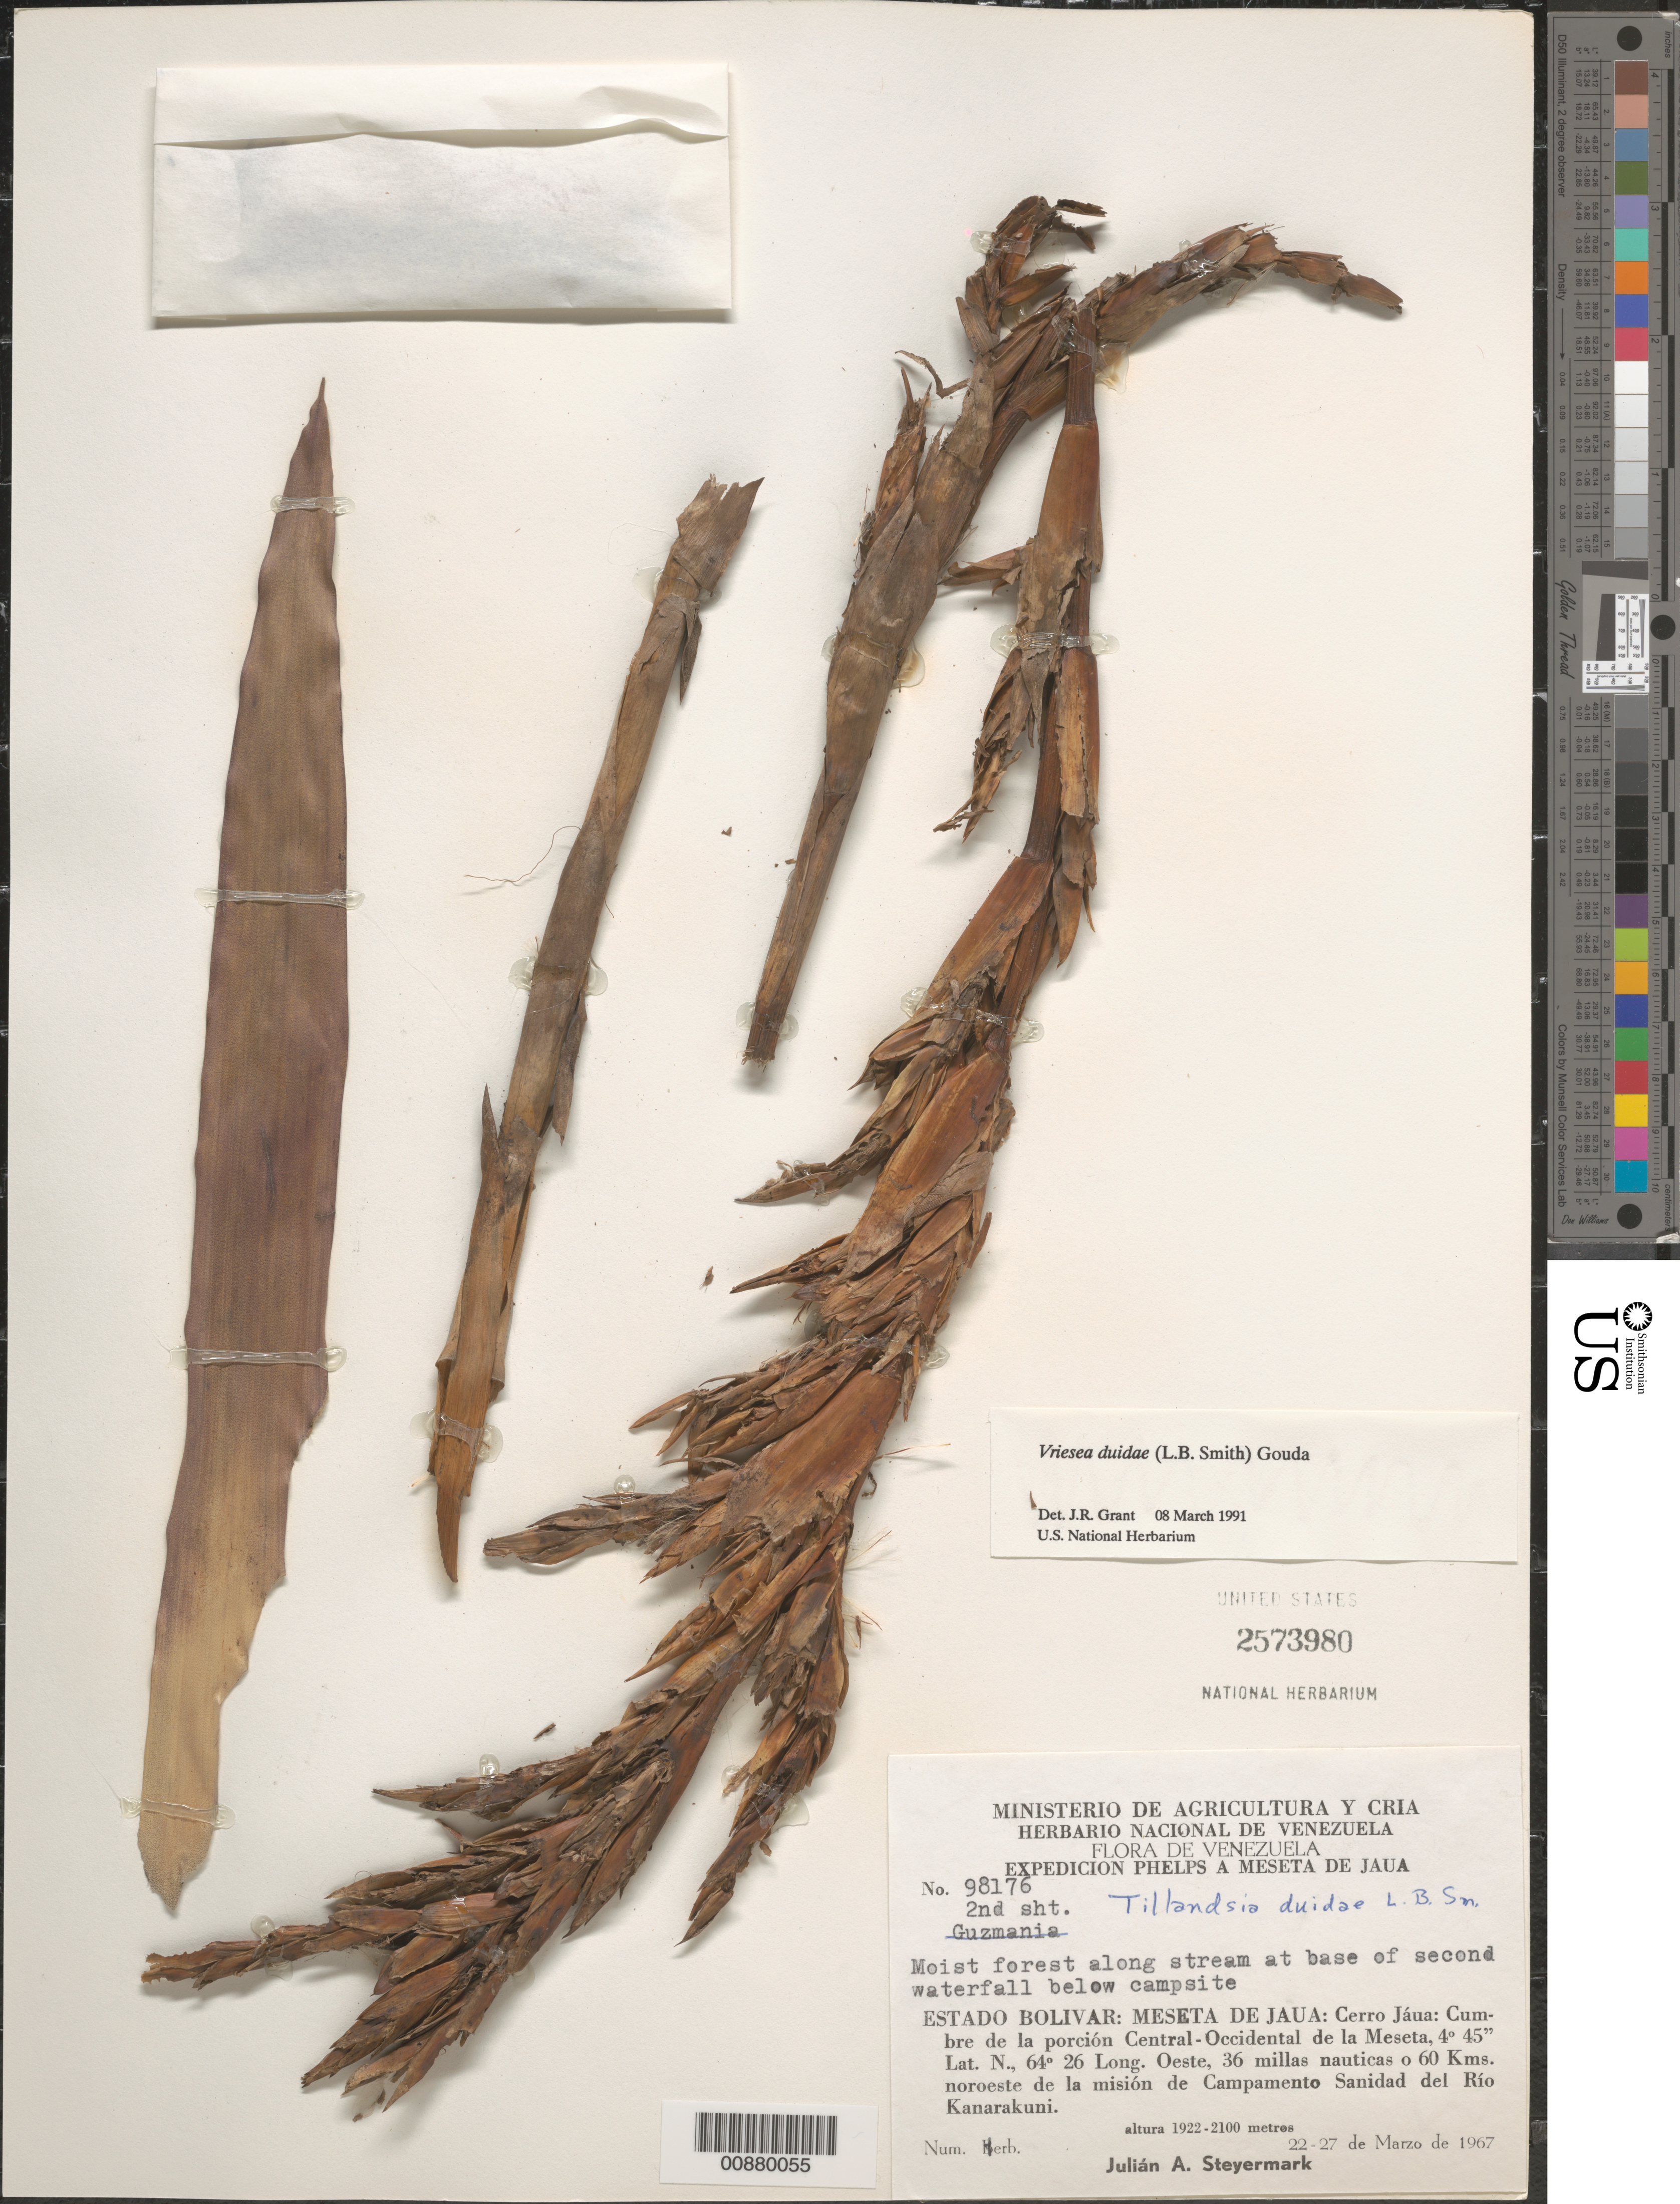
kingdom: Plantae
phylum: Tracheophyta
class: Liliopsida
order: Poales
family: Bromeliaceae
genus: Vriesea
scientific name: Vriesea duidae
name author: (L.B. Sm.) Gouda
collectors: J. Steyermark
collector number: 98176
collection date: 1967-03-22/1967-03-27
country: Venezuela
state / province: Bolivar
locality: Meseta de Jaua: Cerro Jáua: Cumbre de la porción Central-Occidental de la Meseta, 36 millas nauticas 0 60 Kms. noroeste de la misión de Campamento Sanidad del Río Kanarakuni.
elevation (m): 1922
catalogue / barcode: US 2573980